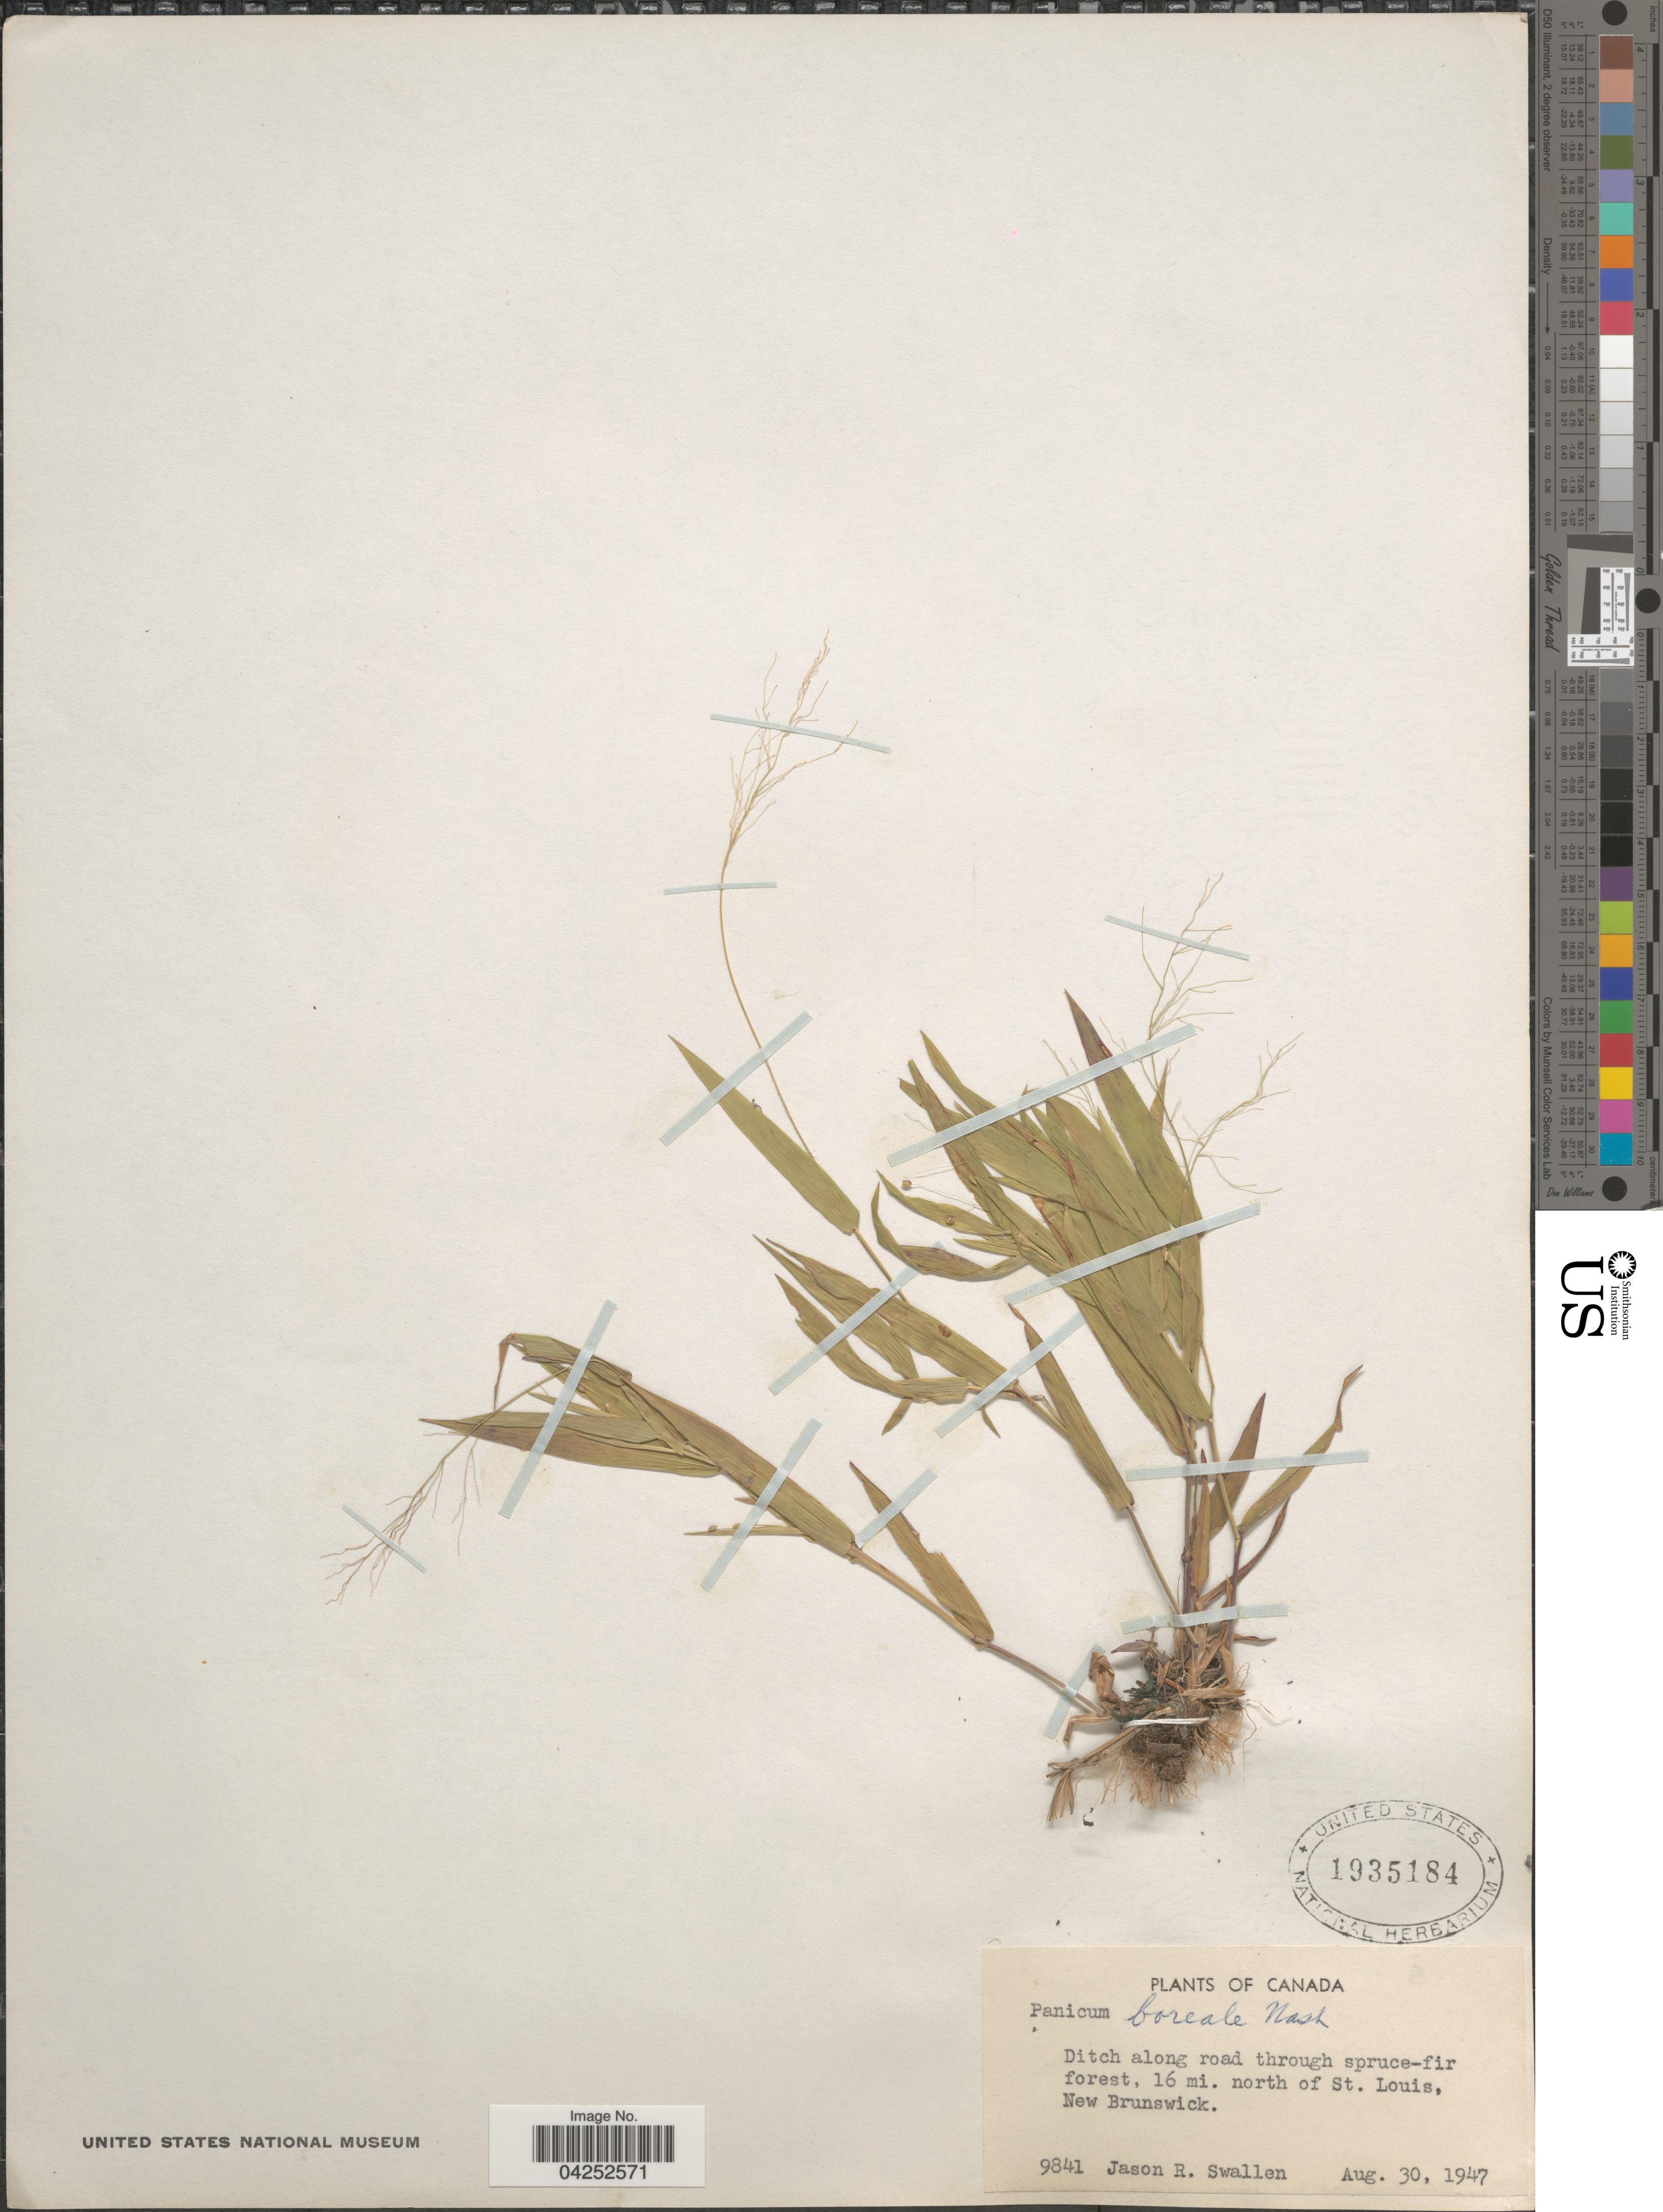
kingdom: Plantae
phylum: Tracheophyta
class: Liliopsida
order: Poales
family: Poaceae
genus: Dichanthelium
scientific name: Dichanthelium boreale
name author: (Nash) Freckmann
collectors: J. R. Swallen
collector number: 9841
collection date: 1947-08-30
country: Canada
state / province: New Brunswick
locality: Ditch along road through spruce-fir forest, 16 mi. north of St. Louis.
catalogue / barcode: US 1935184